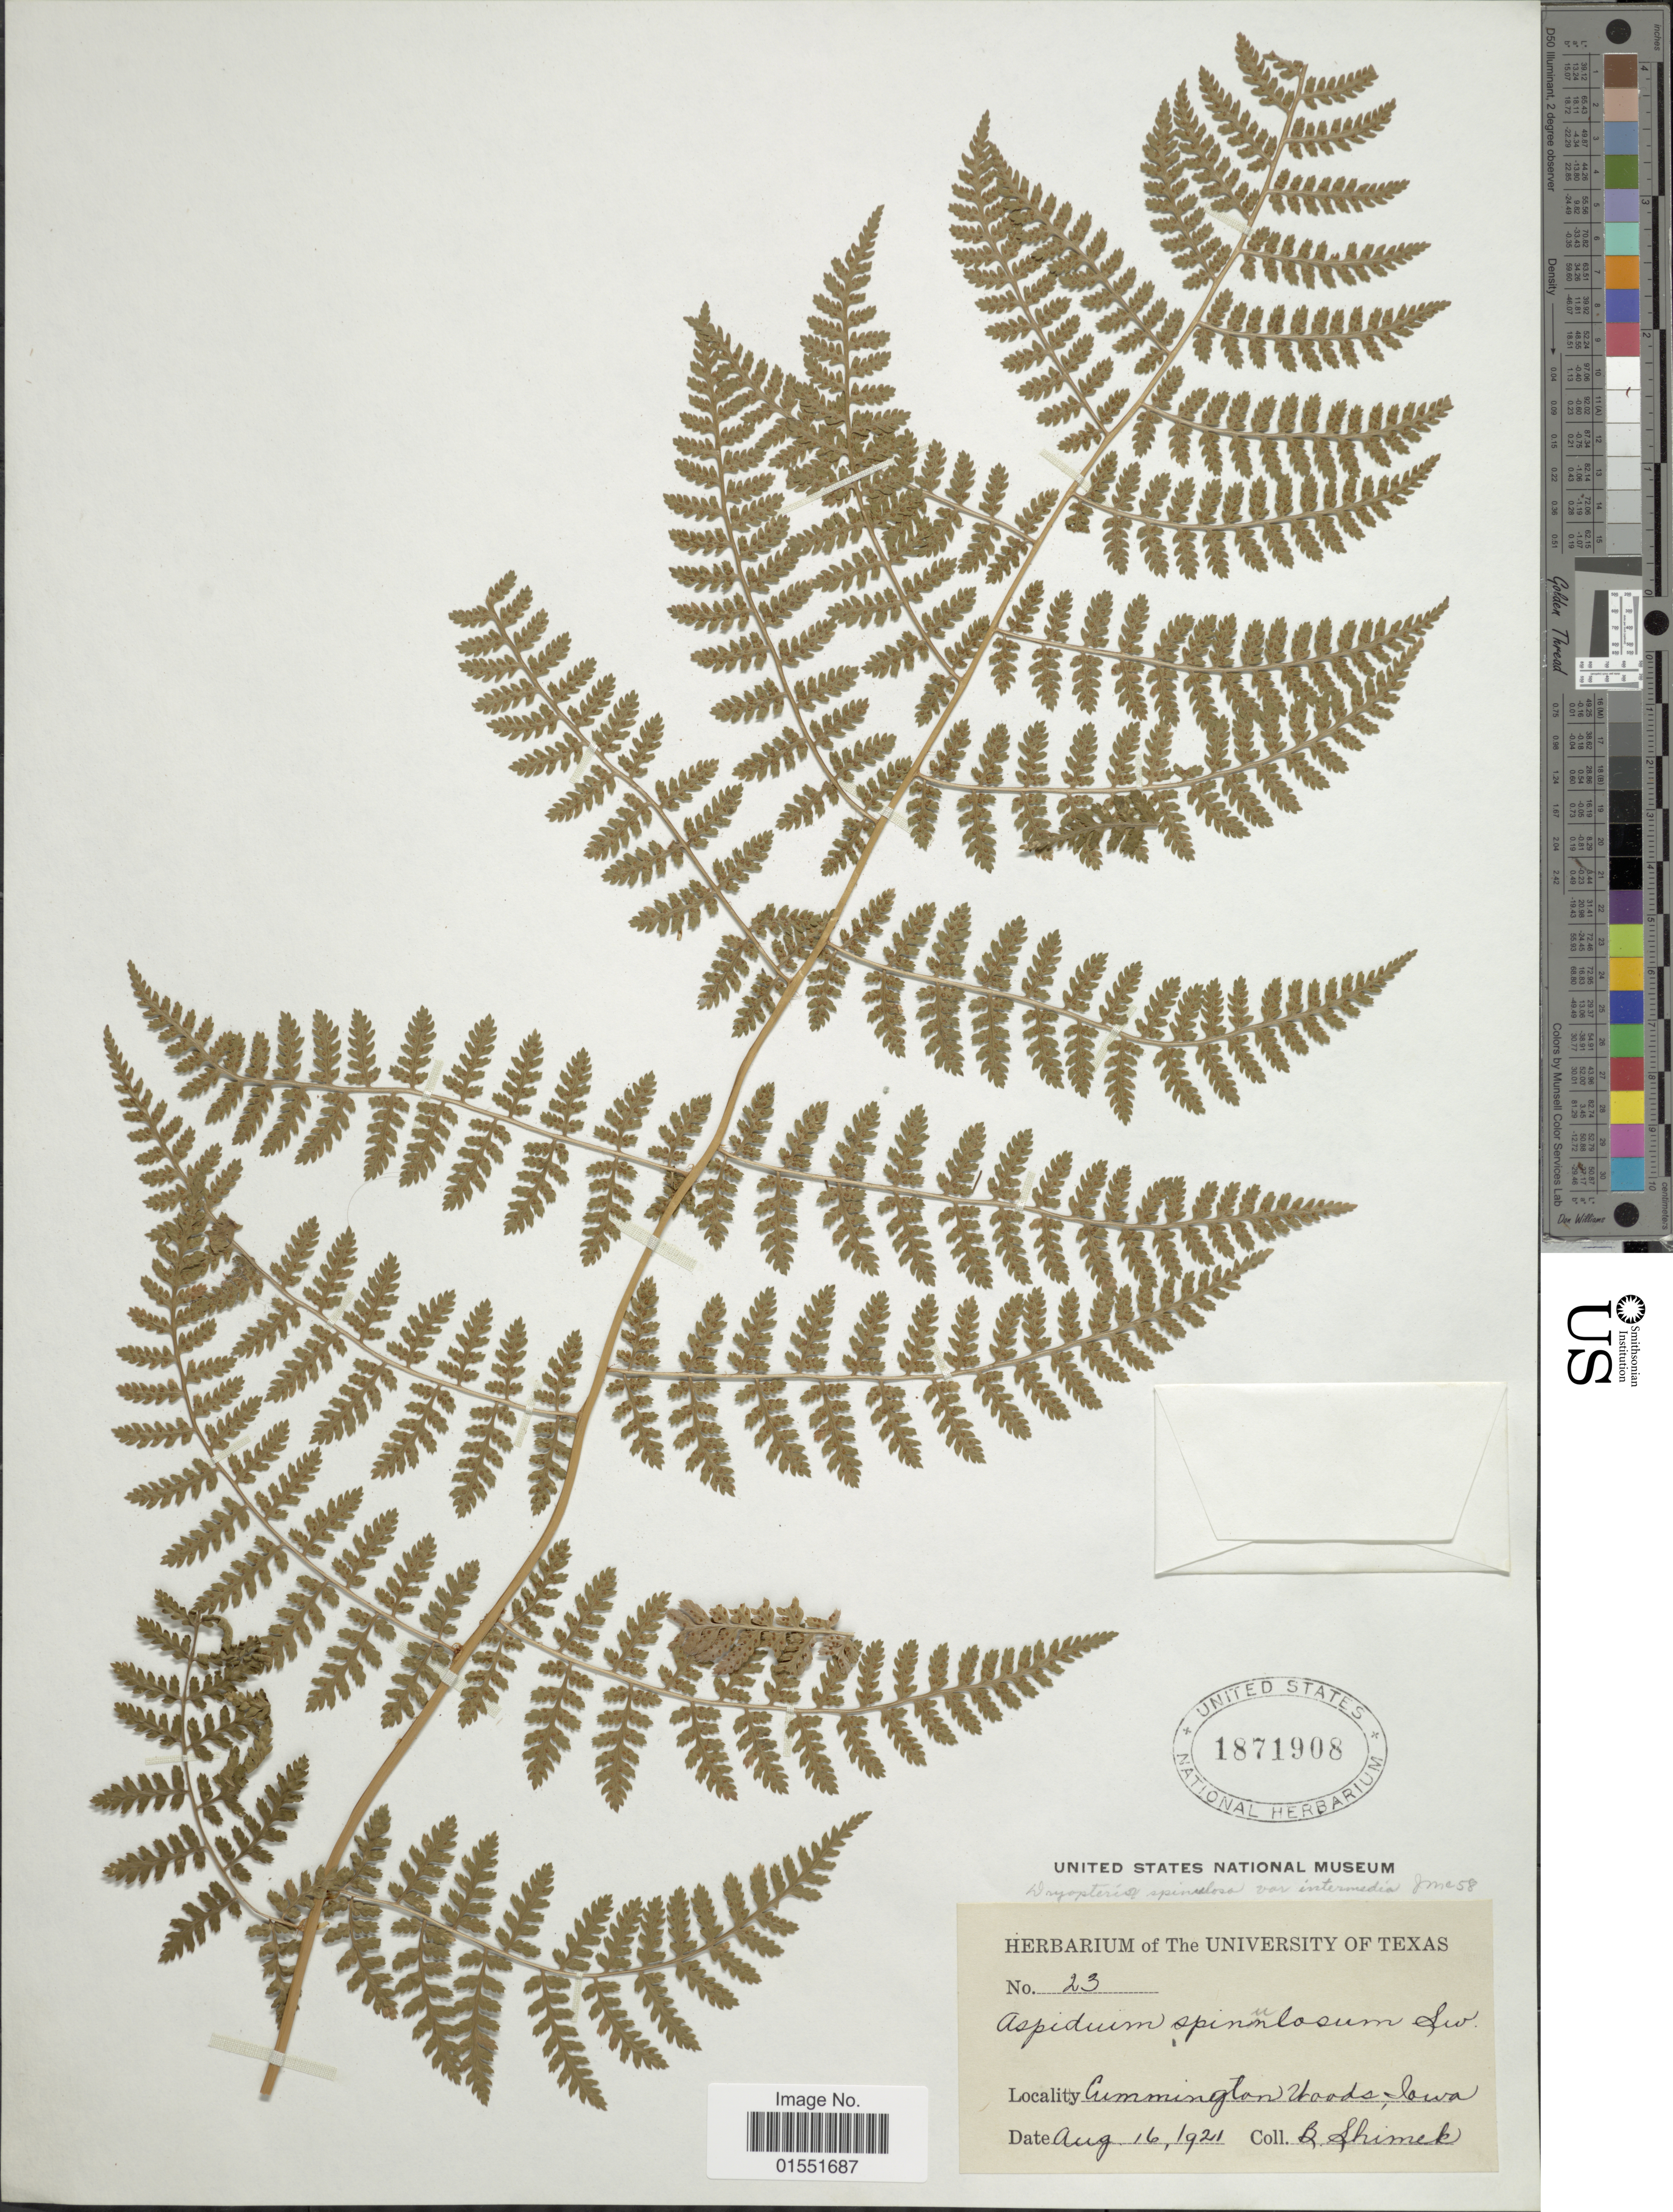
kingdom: Plantae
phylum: Tracheophyta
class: Polypodiopsida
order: Polypodiales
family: Dryopteridaceae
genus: Dryopteris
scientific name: Dryopteris intermedia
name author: (Muhl.) A. Gray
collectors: B. Shimek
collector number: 23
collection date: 1921-08-16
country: United States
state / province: Iowa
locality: Cummington Woods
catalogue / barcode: US 1871908